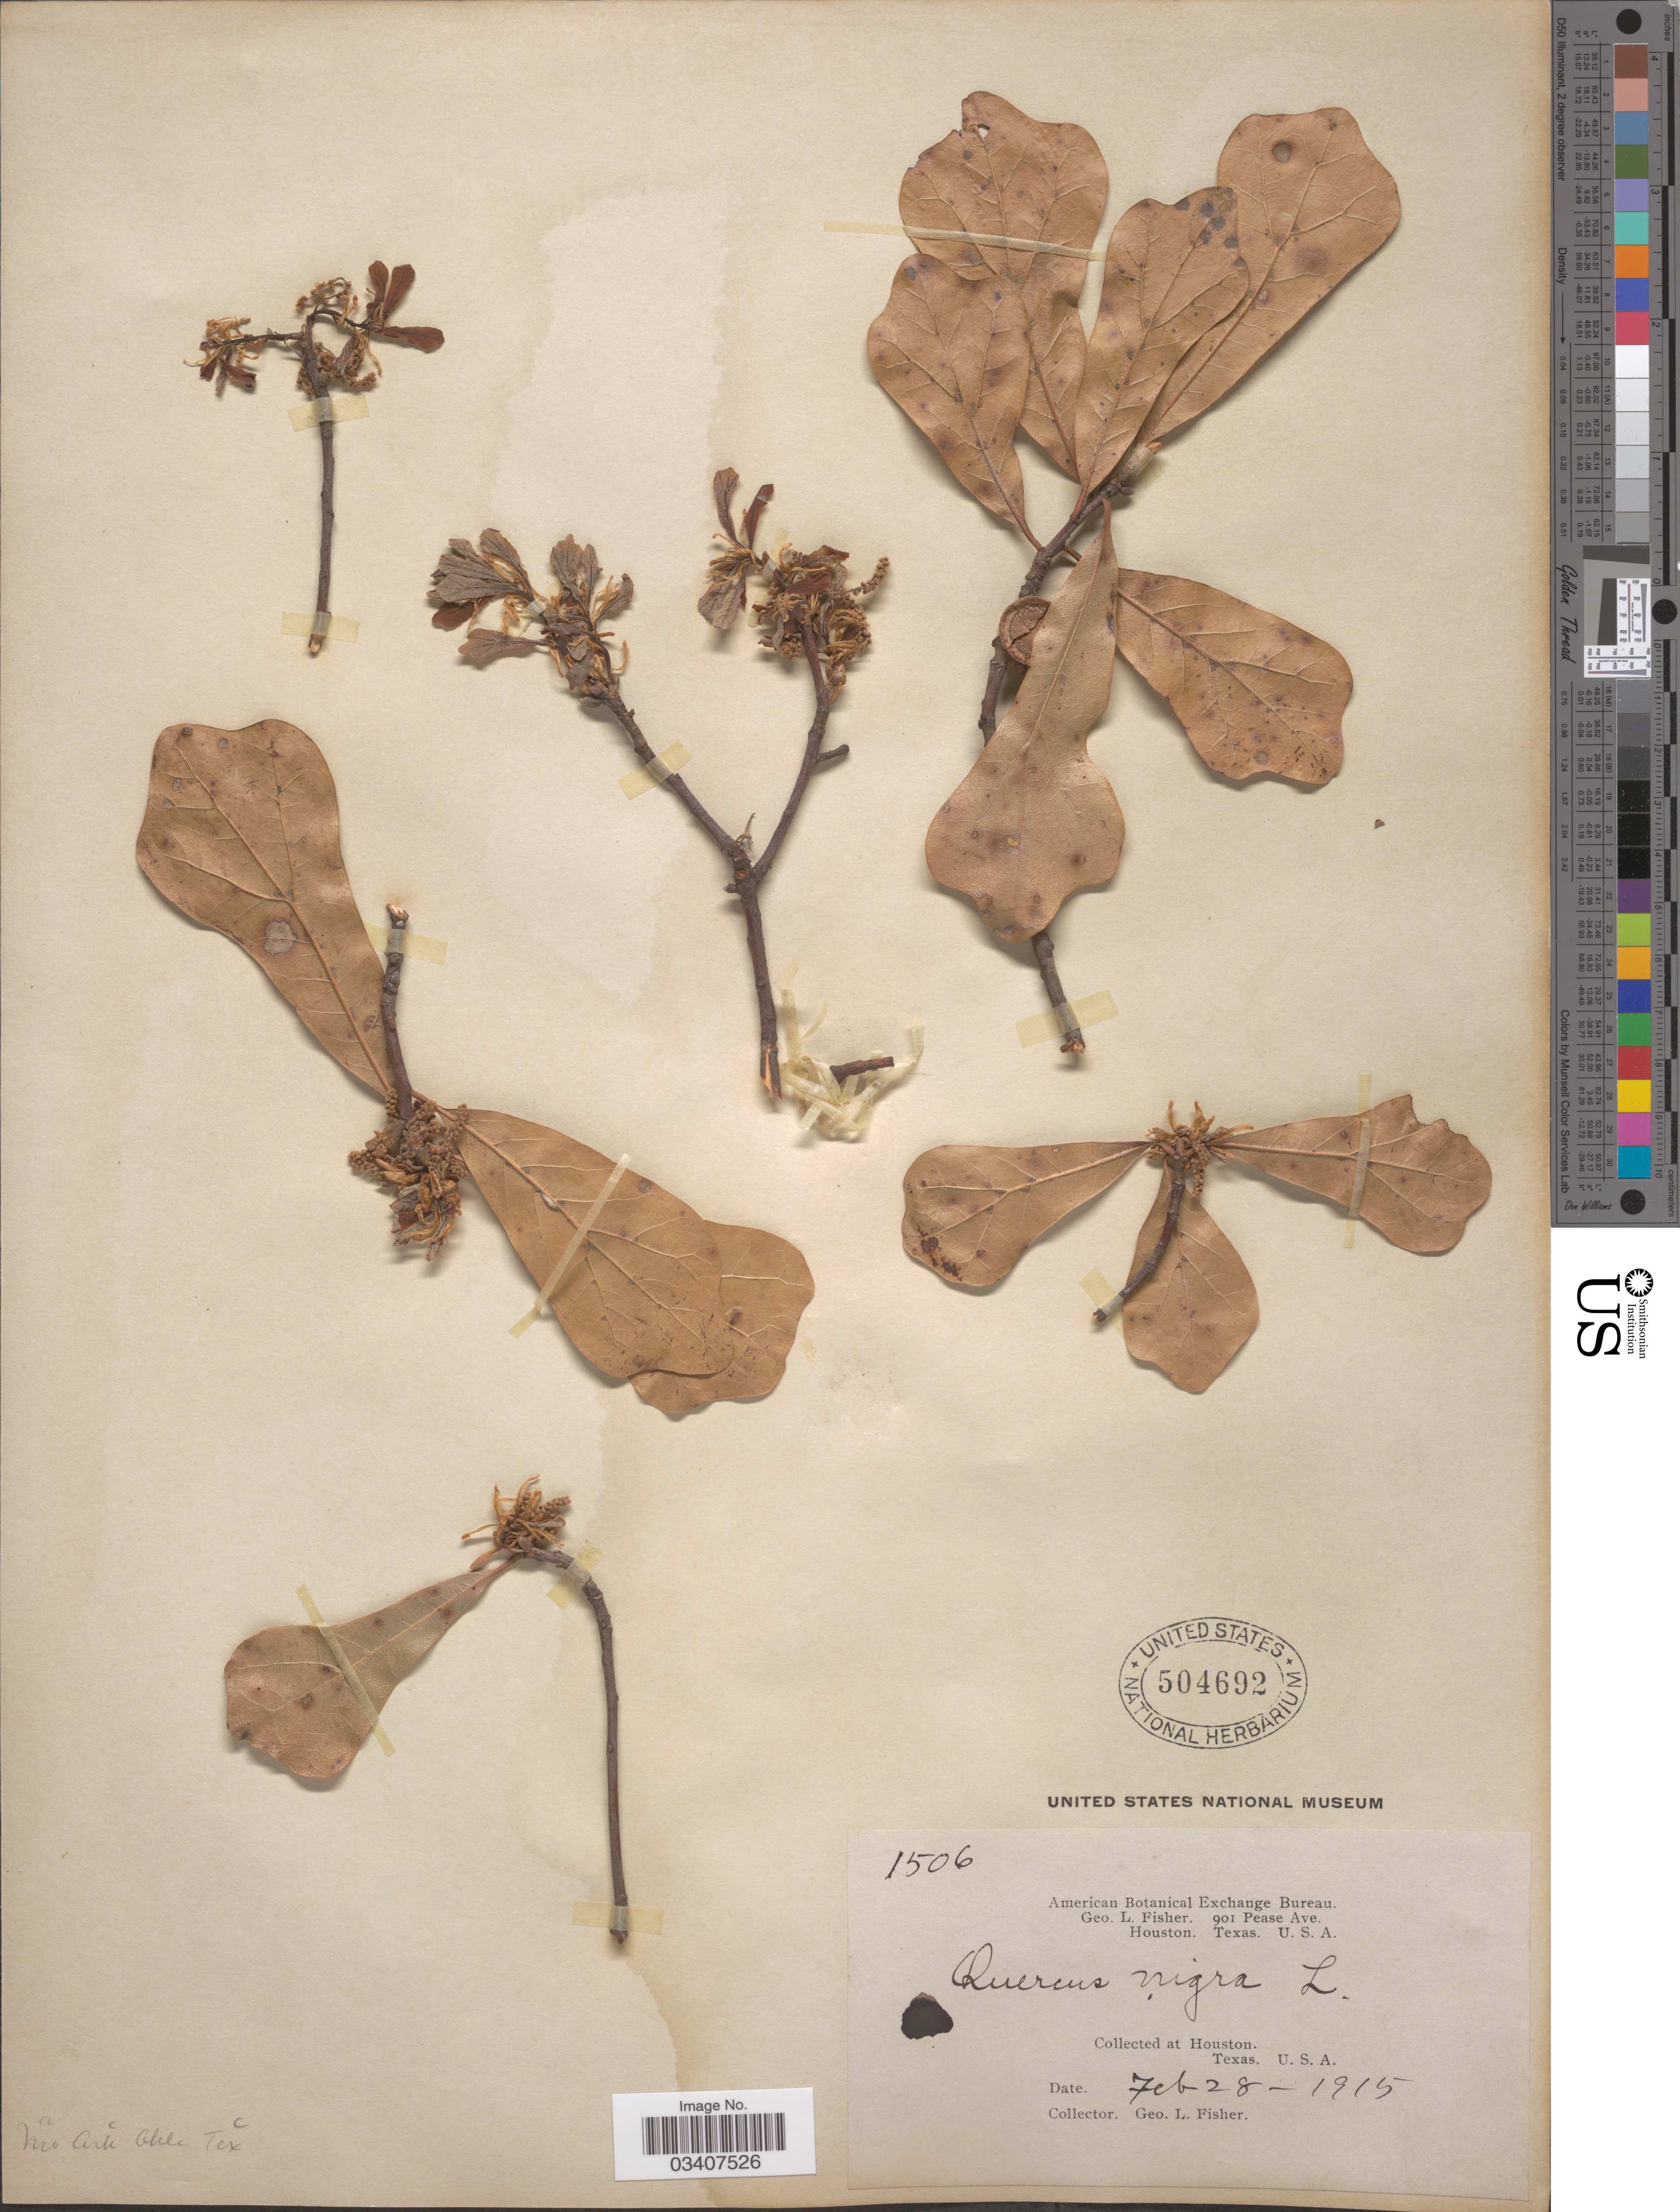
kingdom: Plantae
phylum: Tracheophyta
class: Magnoliopsida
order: Fagales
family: Fagaceae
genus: Quercus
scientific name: Quercus nigra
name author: L.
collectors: G. L. Fisher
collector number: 1506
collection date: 1915-02-28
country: United States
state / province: Texas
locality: Houston.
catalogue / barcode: US 504692